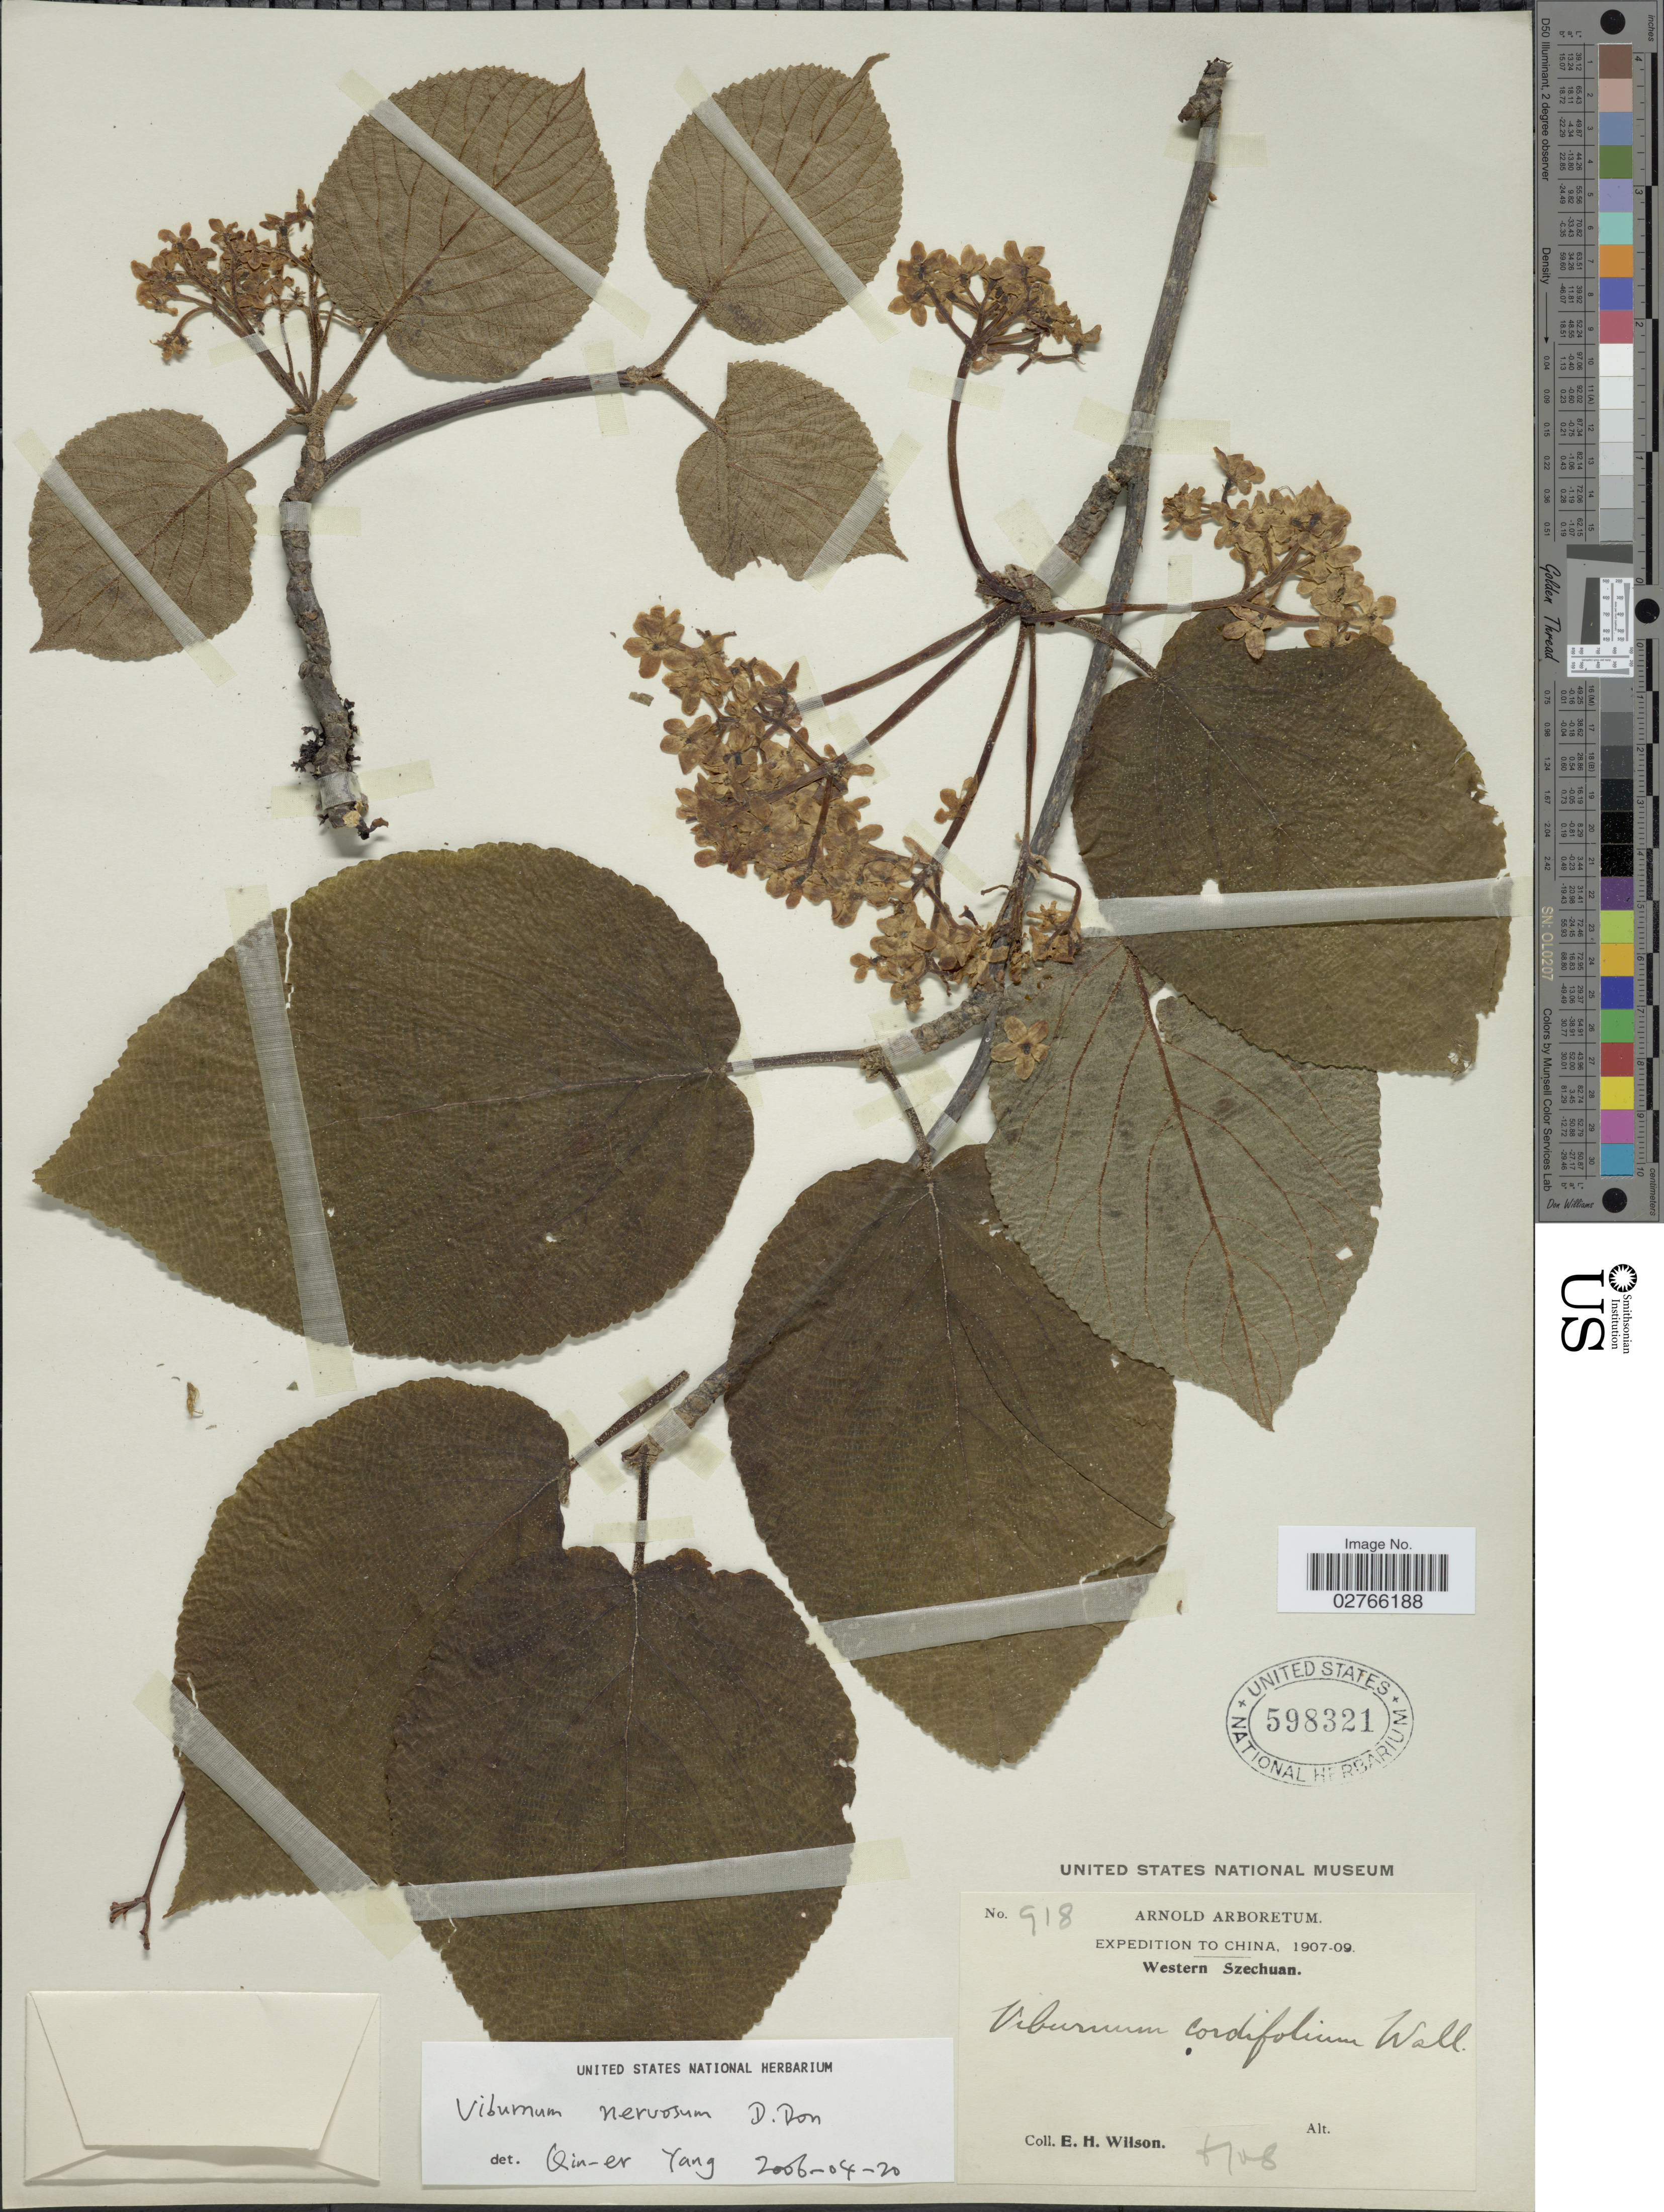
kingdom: Plantae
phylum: Tracheophyta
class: Magnoliopsida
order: Dipsacales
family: Viburnaceae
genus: Viburnum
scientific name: Viburnum nervosum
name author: D. Don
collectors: E. Wilson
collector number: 918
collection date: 1908-06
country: China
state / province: Sichuan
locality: Western Szechuan.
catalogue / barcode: US 598321